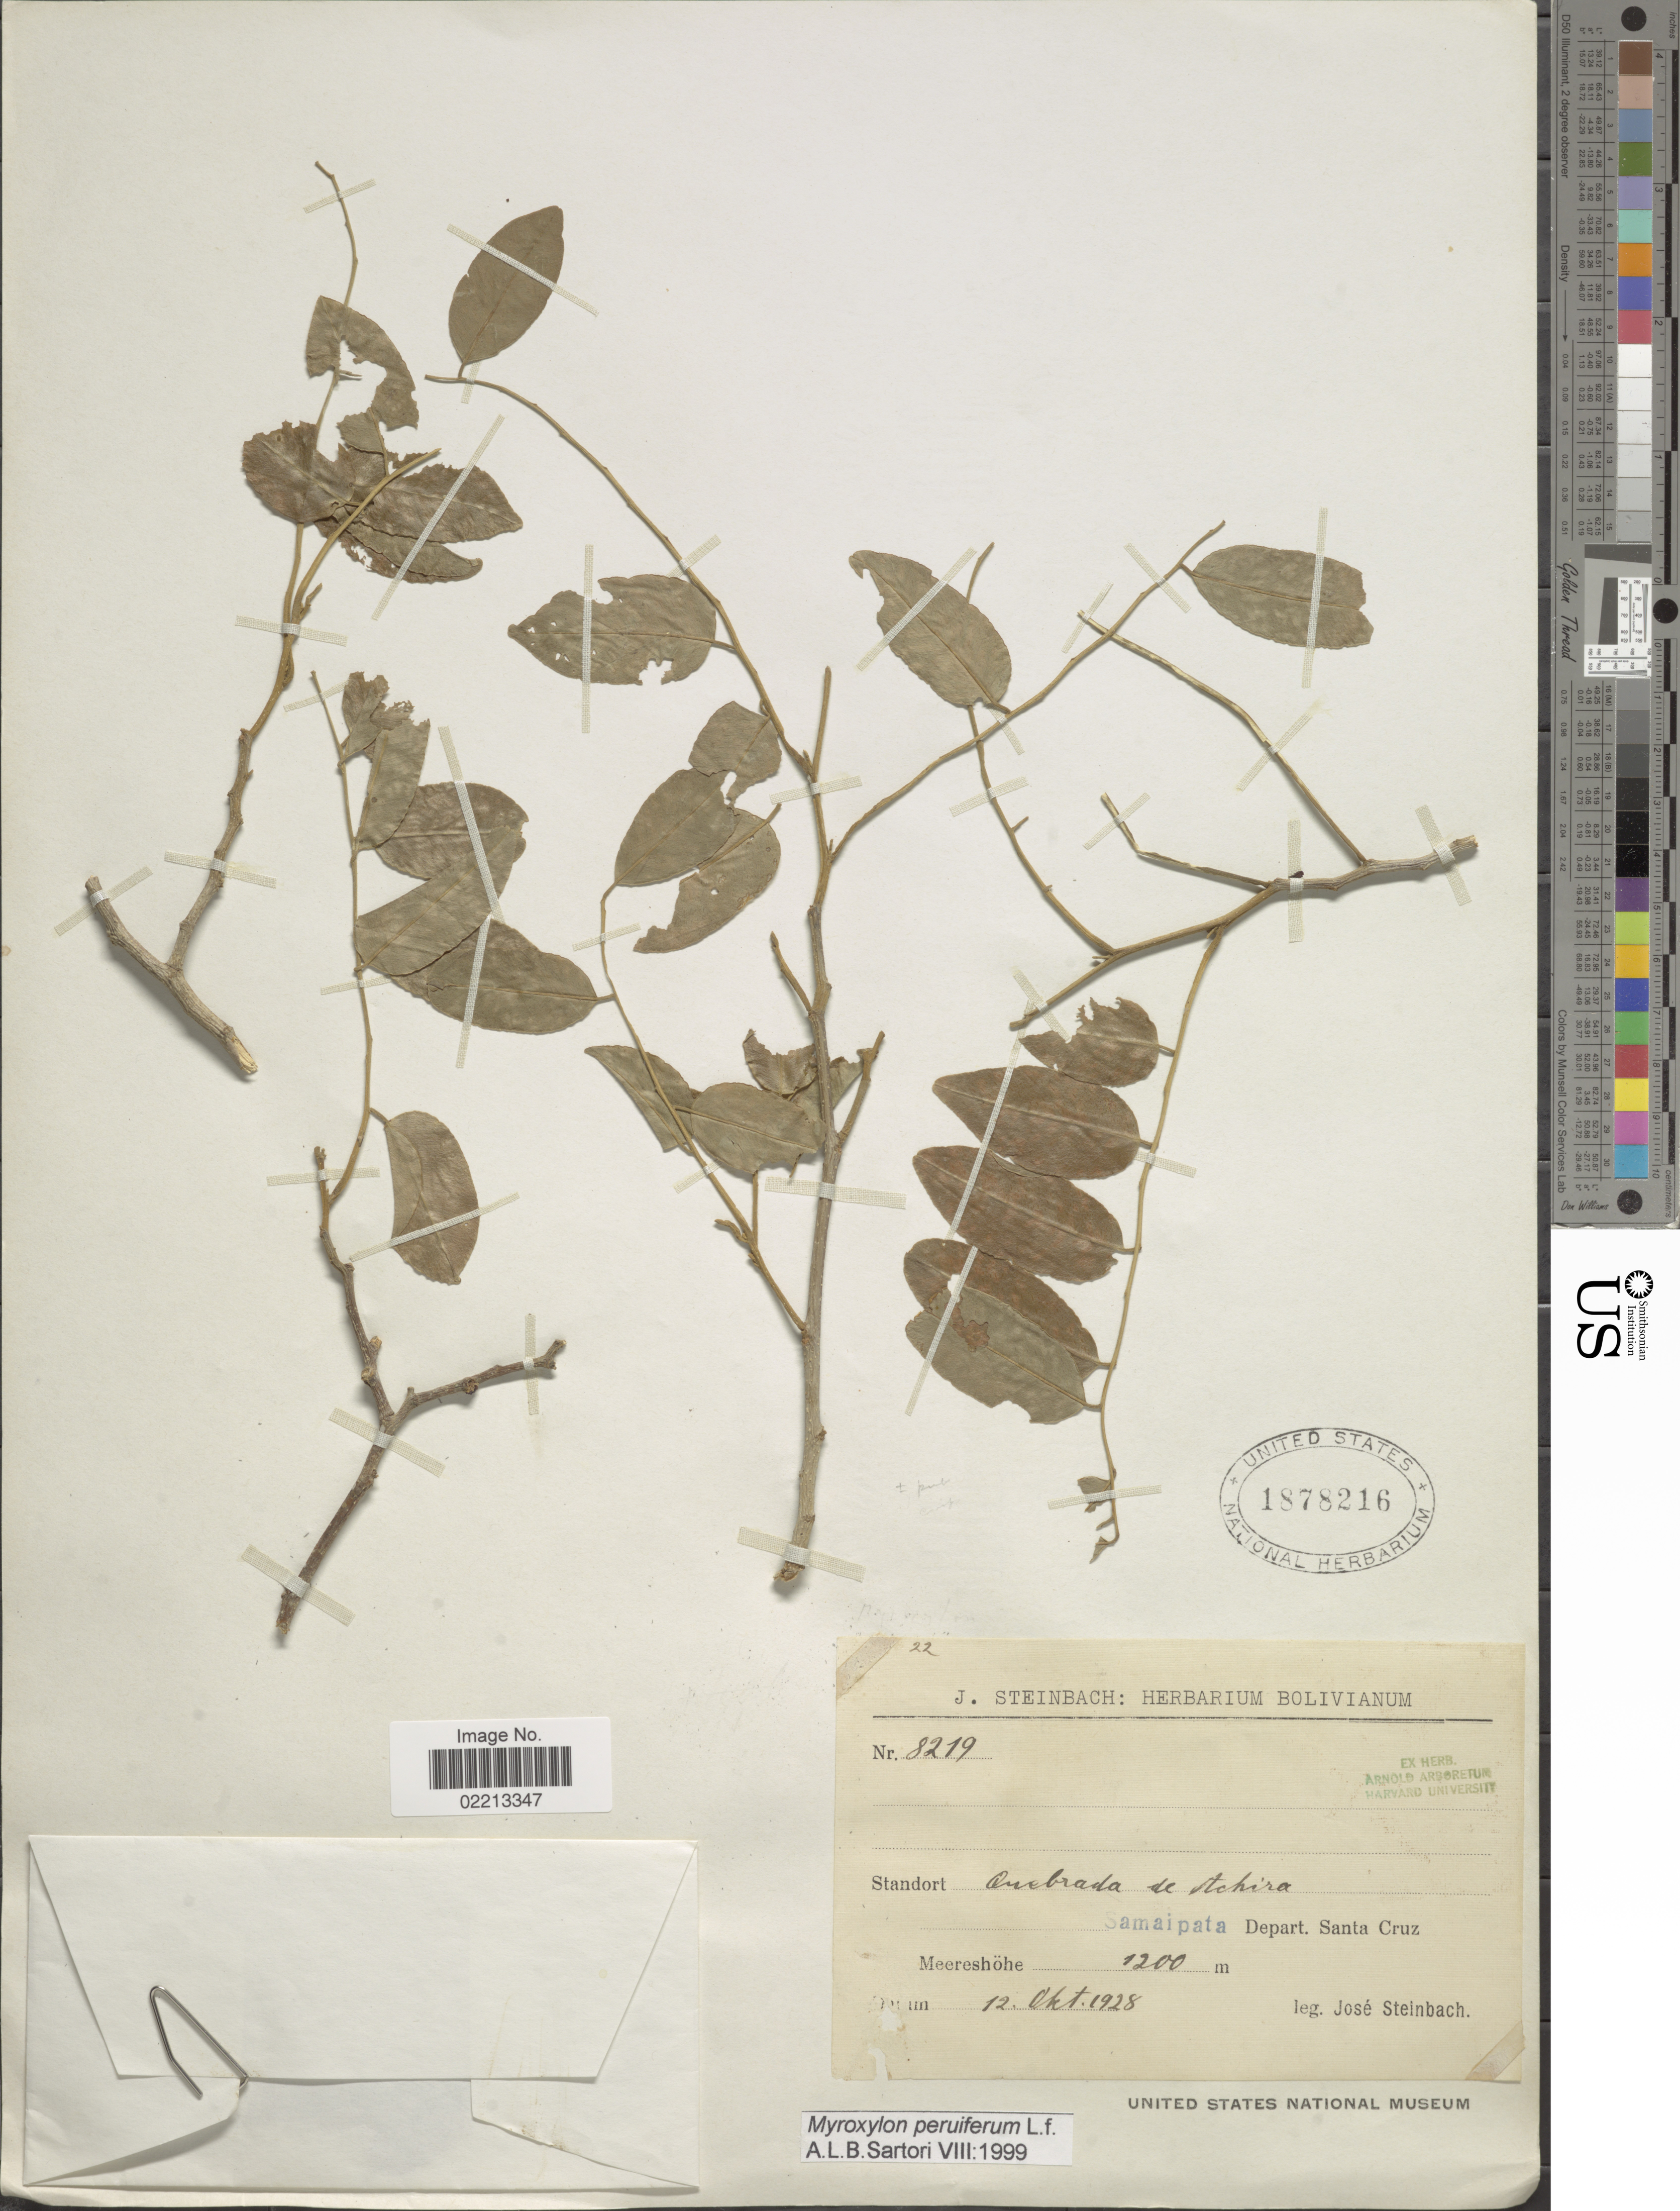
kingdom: Plantae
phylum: Tracheophyta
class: Magnoliopsida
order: Fabales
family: Fabaceae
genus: Myroxylon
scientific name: Myroxylon peruiferum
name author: L. f.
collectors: J. Steinbach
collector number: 8219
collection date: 1928-10-12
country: Bolivia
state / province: Santa Cruz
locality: Standort Quebrada de Achira, Samaipata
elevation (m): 1200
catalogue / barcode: US 1878216